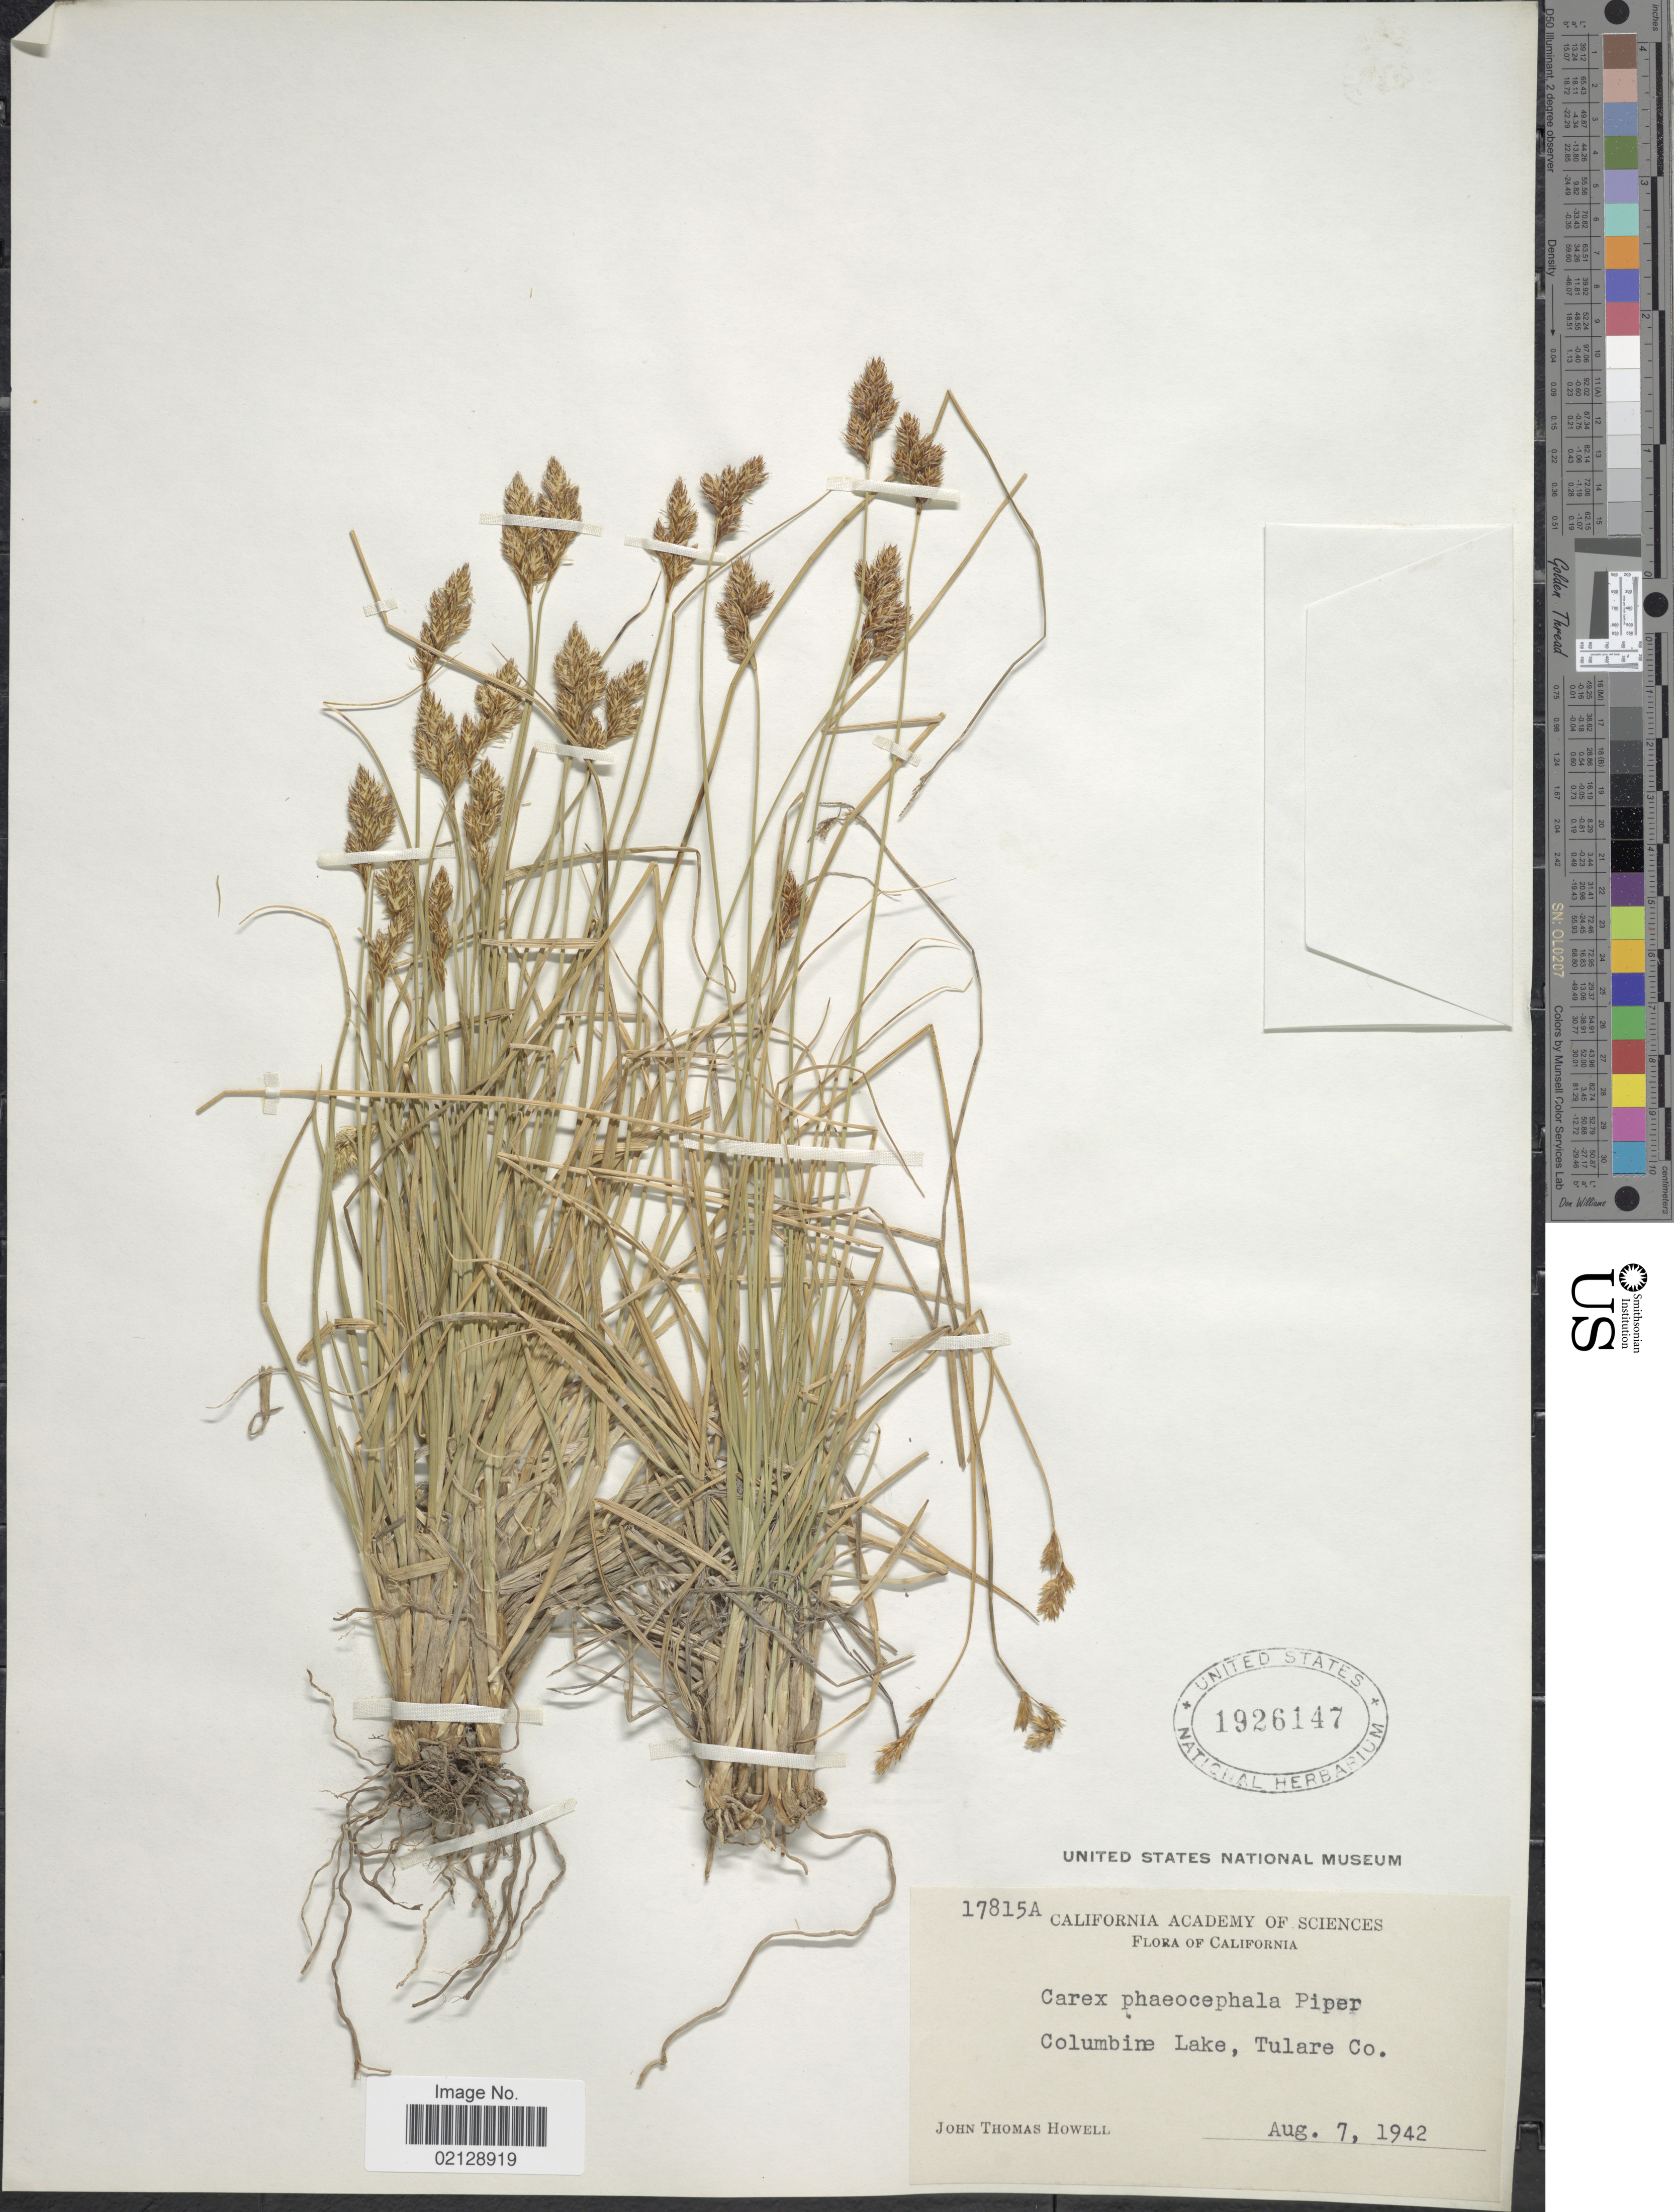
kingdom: Plantae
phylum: Tracheophyta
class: Liliopsida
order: Poales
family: Cyperaceae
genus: Carex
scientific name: Carex phaeocephala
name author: Piper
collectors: J. T. Howell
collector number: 17815A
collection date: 1942-08-07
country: United States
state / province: California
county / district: Tulare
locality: Columbine Lake, Tulare Co.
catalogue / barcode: US 1926147